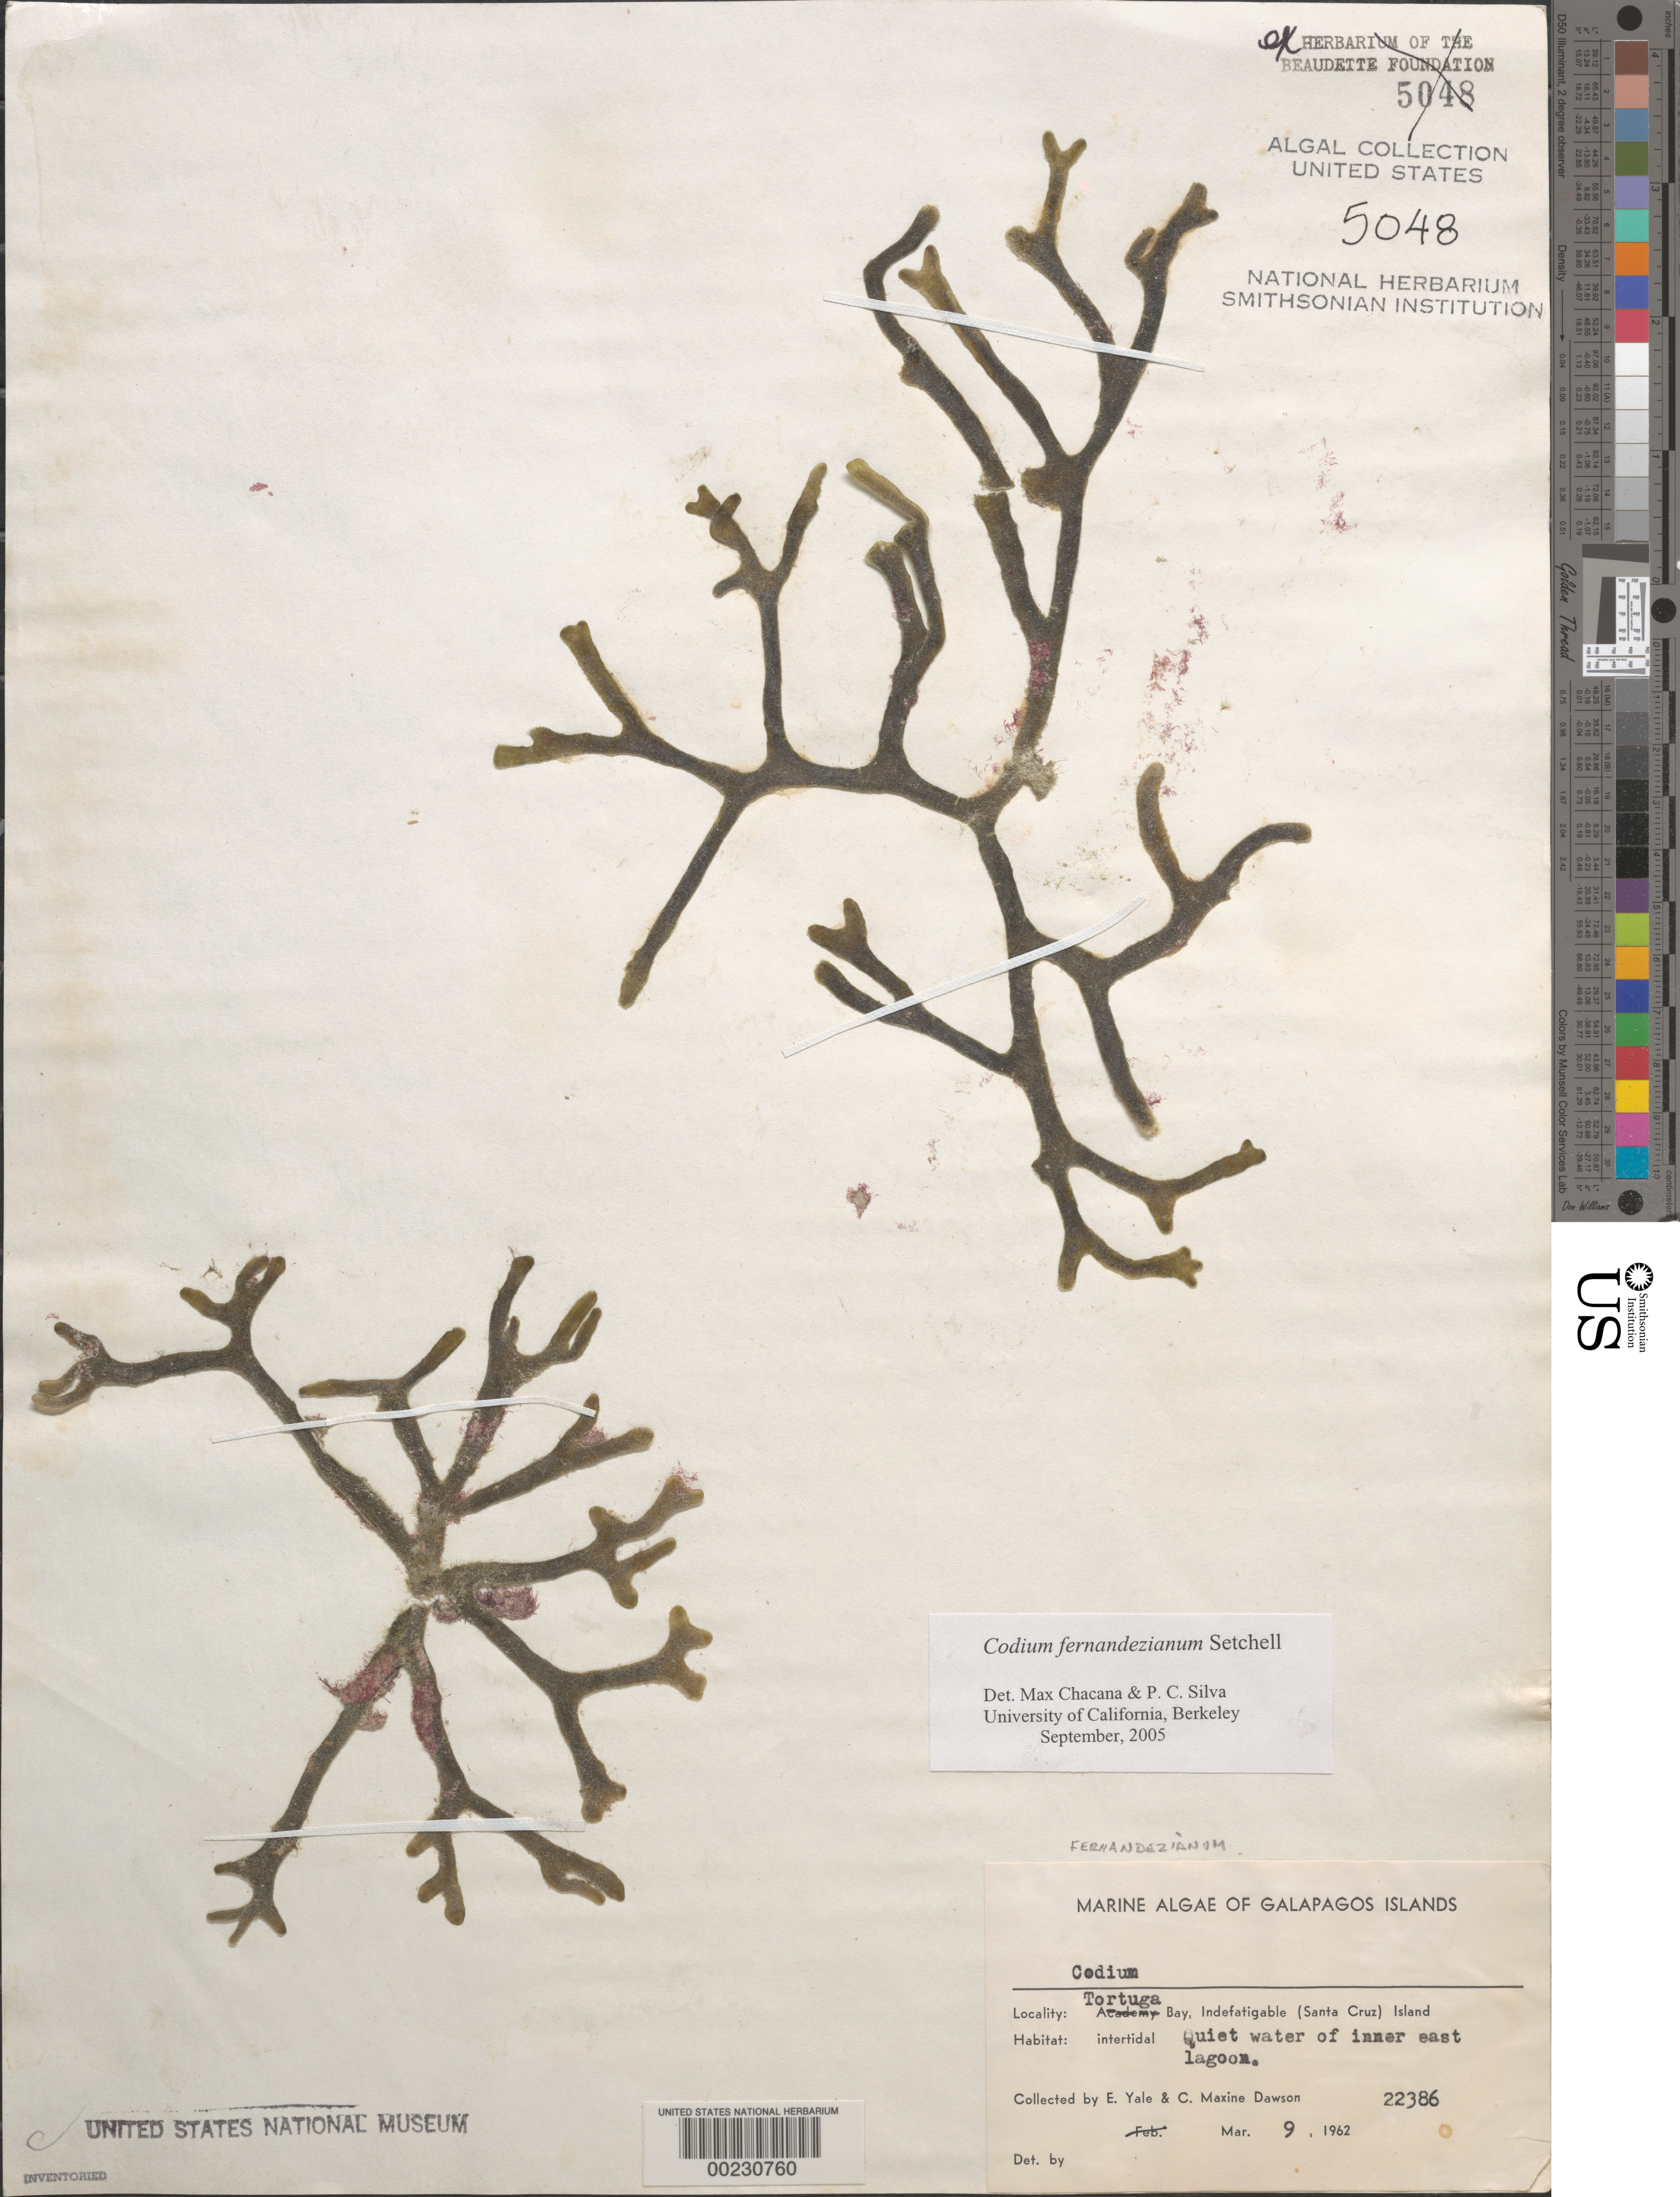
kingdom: Plantae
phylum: Chlorophyta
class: Ulvophyceae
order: Bryopsidales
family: Codiaceae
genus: Codium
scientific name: Codium fernandezianum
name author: Setch.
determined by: Chacana, M. E.; Silva, P. C.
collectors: E. Y. Dawson & C. M. Dawson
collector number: EYD 22386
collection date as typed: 09 Mar 1962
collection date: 1962-03-09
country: Ecuador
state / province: Colón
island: Santa Cruz [Indefatigable, Chaves]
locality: Tortuga Bay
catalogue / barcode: US 5048